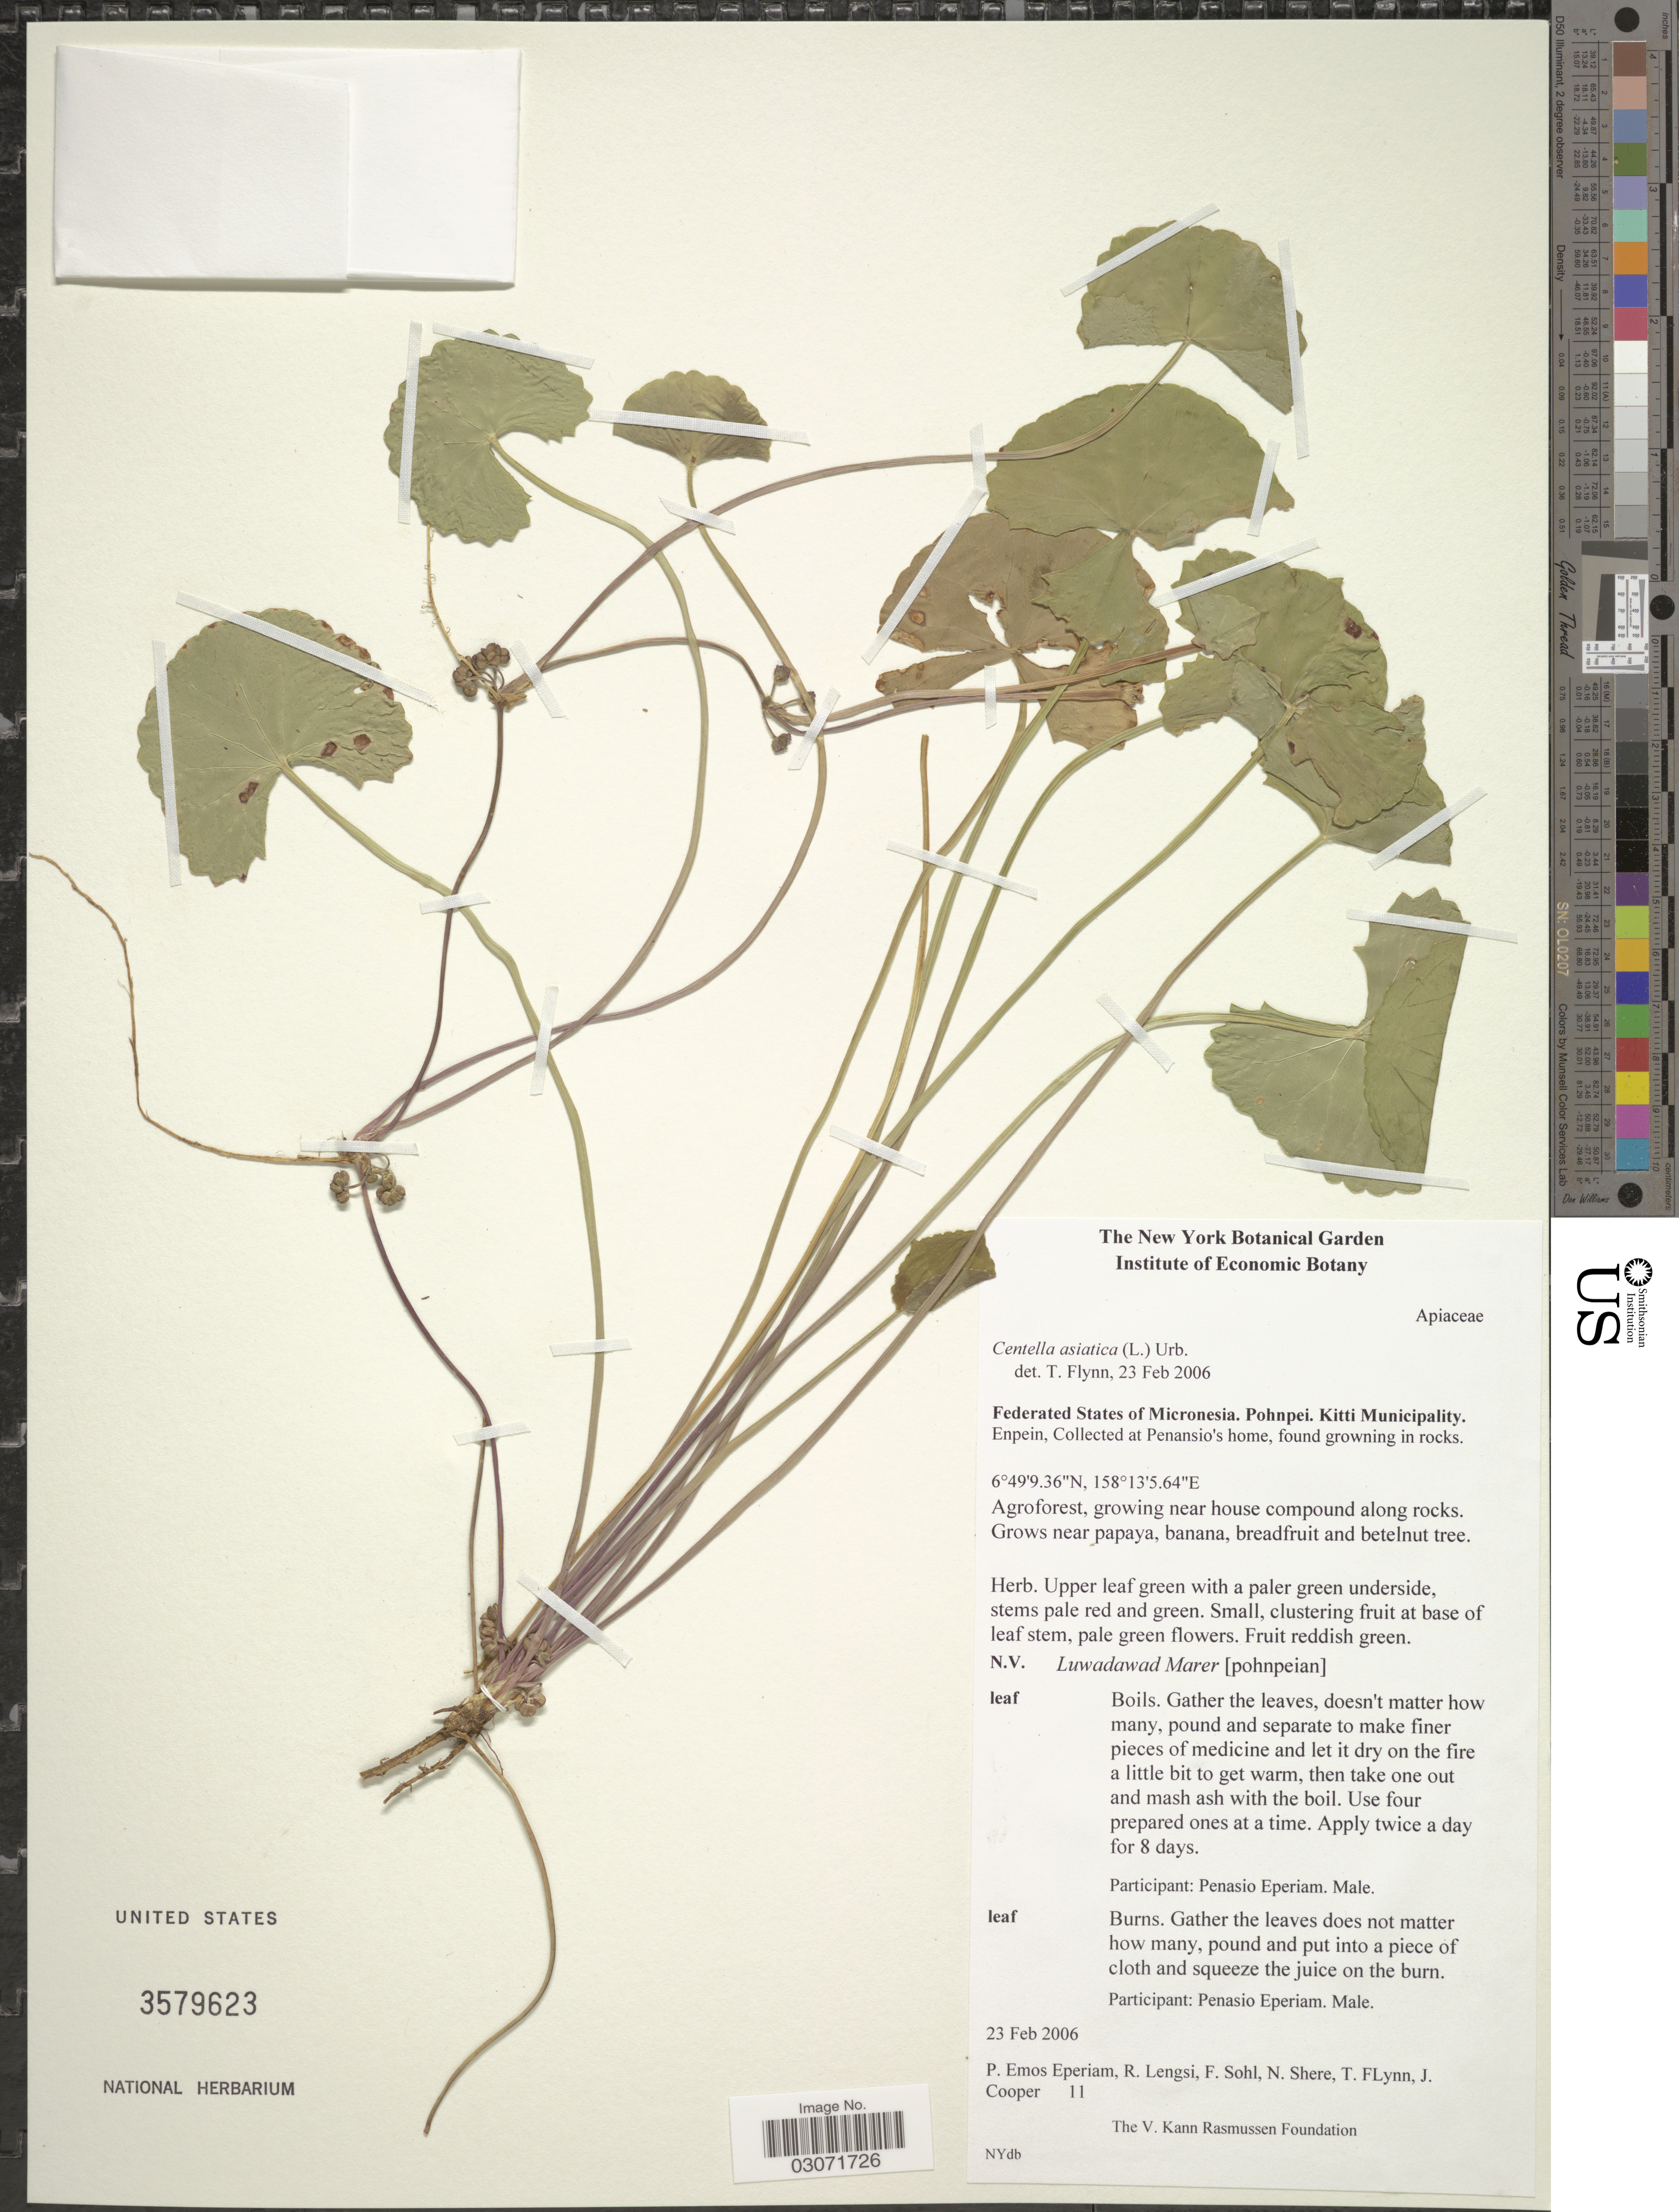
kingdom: Plantae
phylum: Tracheophyta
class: Magnoliopsida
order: Apiales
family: Apiaceae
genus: Centella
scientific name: Centella asiatica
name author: (L.) Urb.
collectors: P. Eperiam, R. Lengsi, F. Sohl, N. Shere & et al.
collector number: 11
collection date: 2006-02-23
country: Micronesia, Federated States of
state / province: Pohnpei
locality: Federated States of Micronesia. Kitti Municipality. Enpein, Penansio's home.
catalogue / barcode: US 3579623